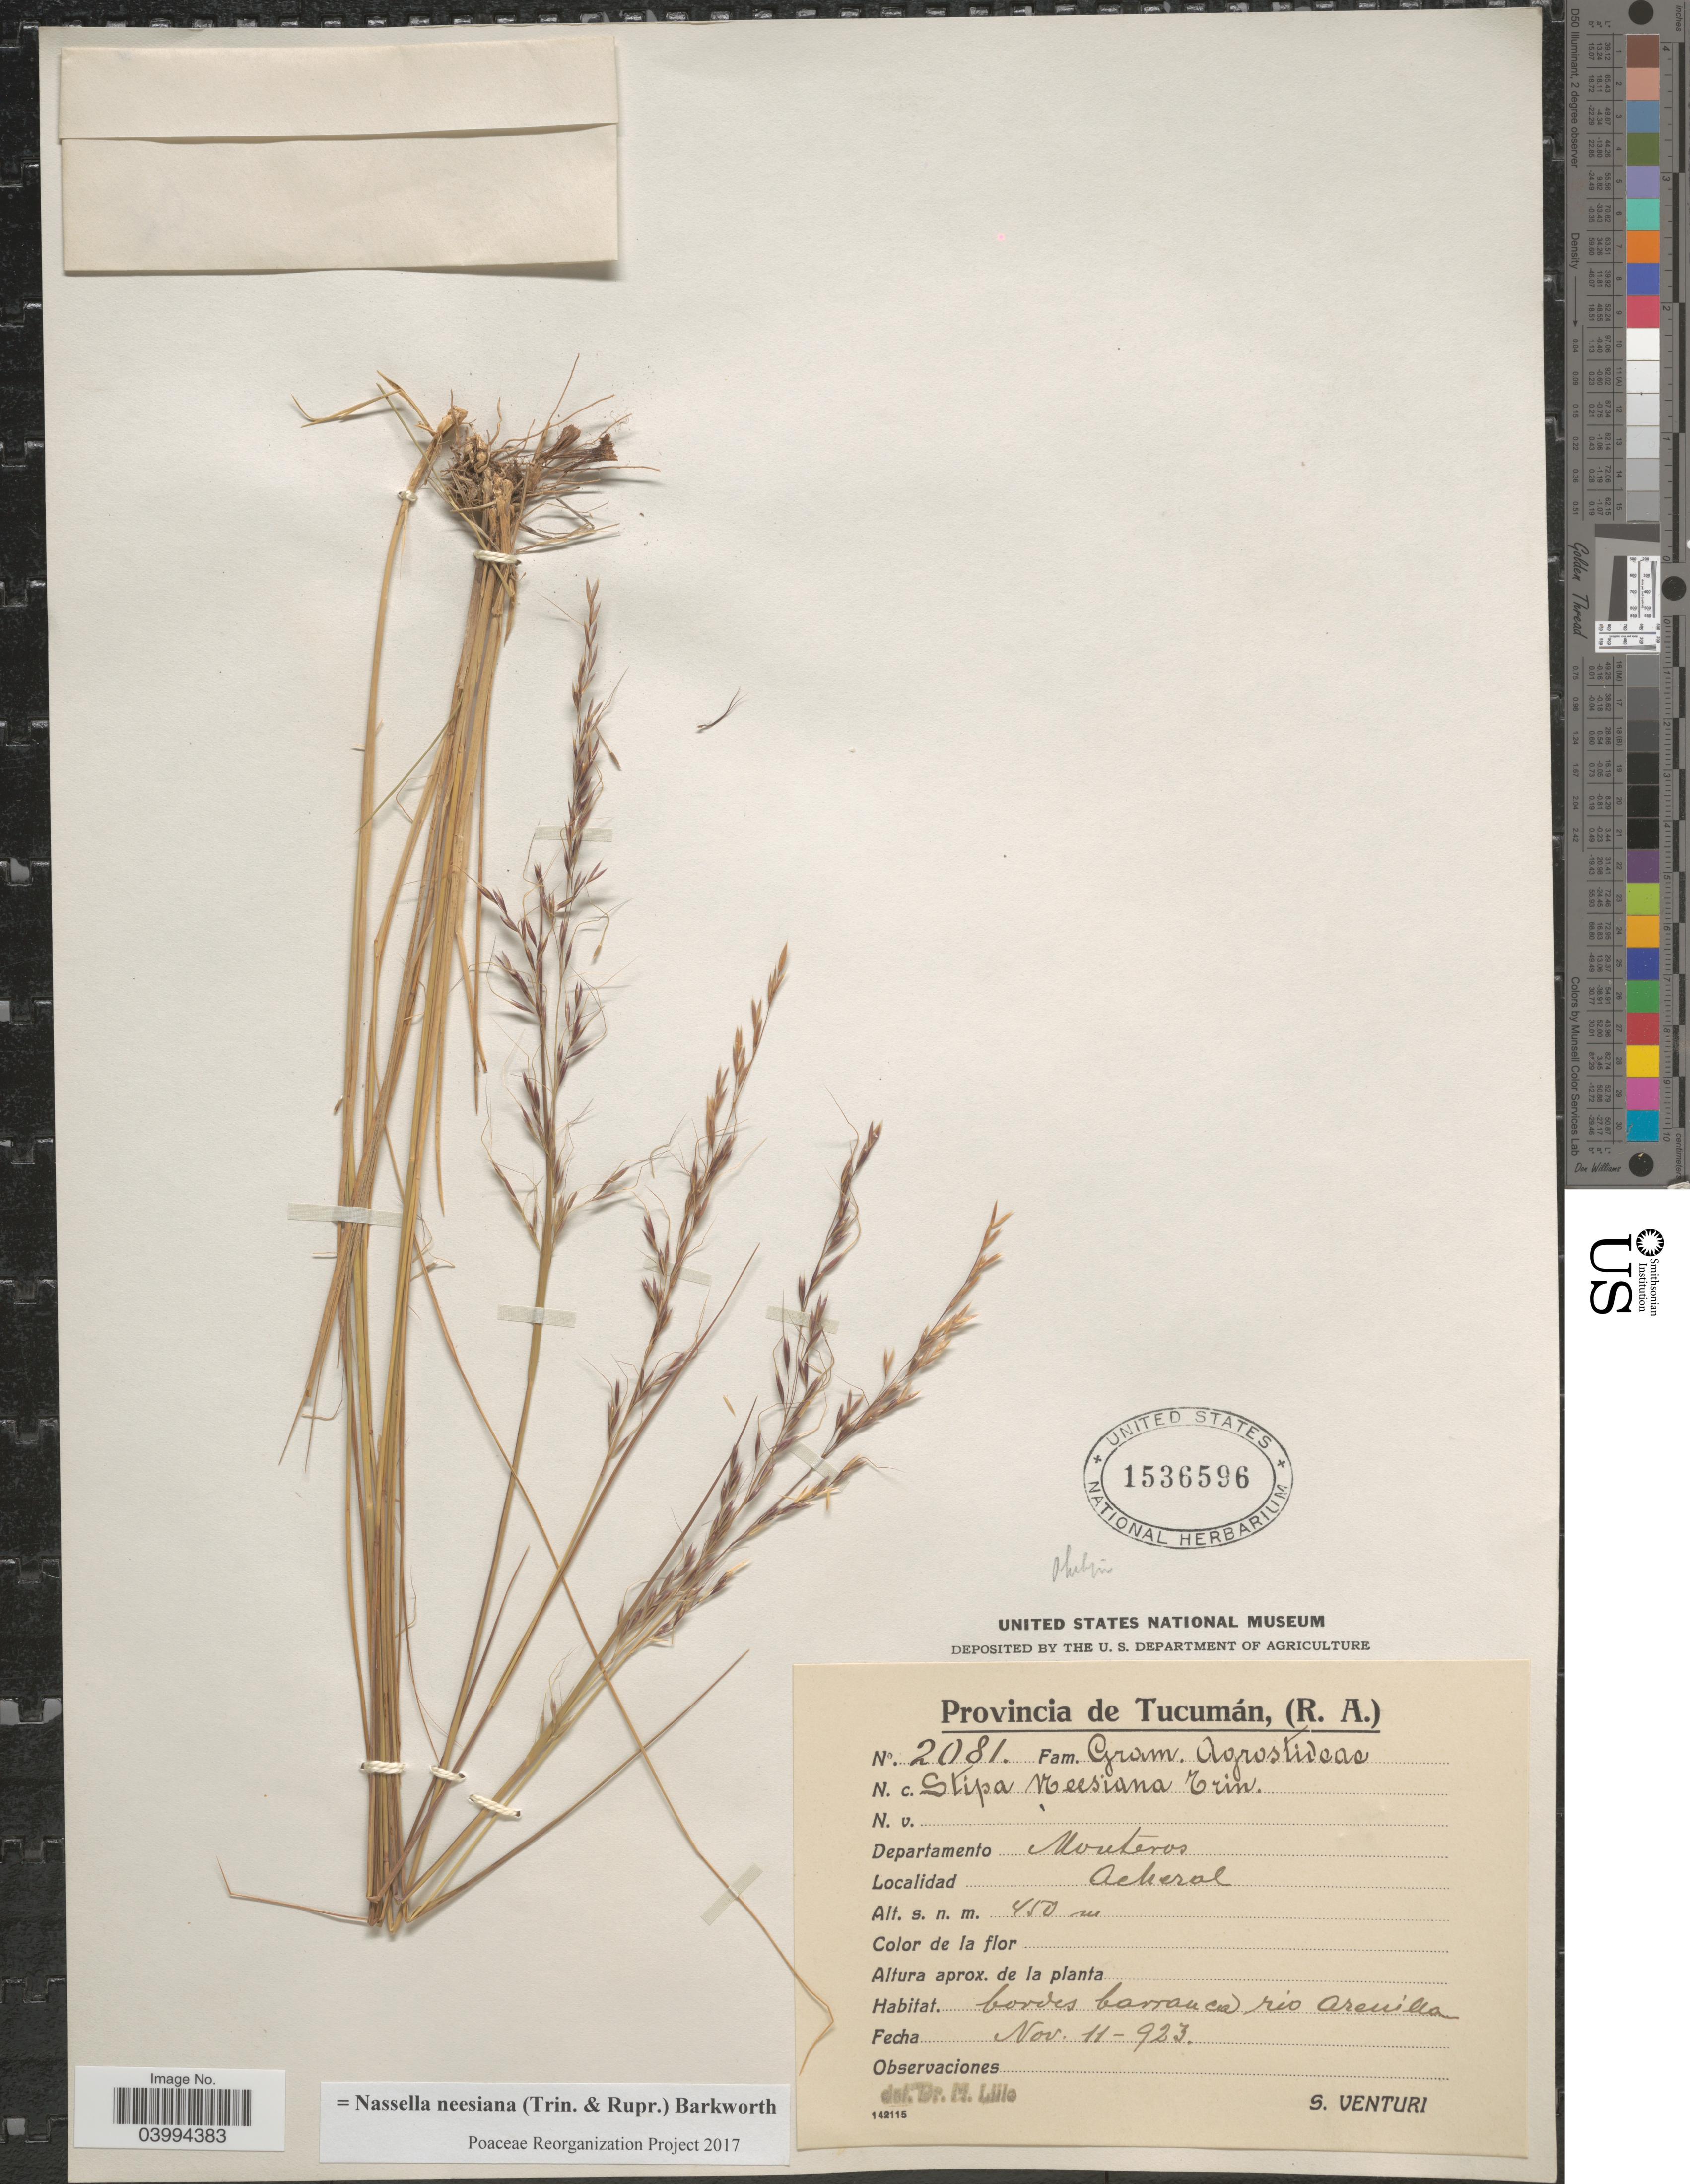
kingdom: Plantae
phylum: Tracheophyta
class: Liliopsida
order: Poales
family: Poaceae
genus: Nassella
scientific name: Nassella neesiana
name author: (Trin. & Rupr.) Barkworth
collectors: S. Venturi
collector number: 2081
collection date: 1923-11-11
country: Argentina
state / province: Tucuman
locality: Departamento Monteros. Acheral. Bordes barranca rio Arenilla.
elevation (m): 450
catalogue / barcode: US 1536596